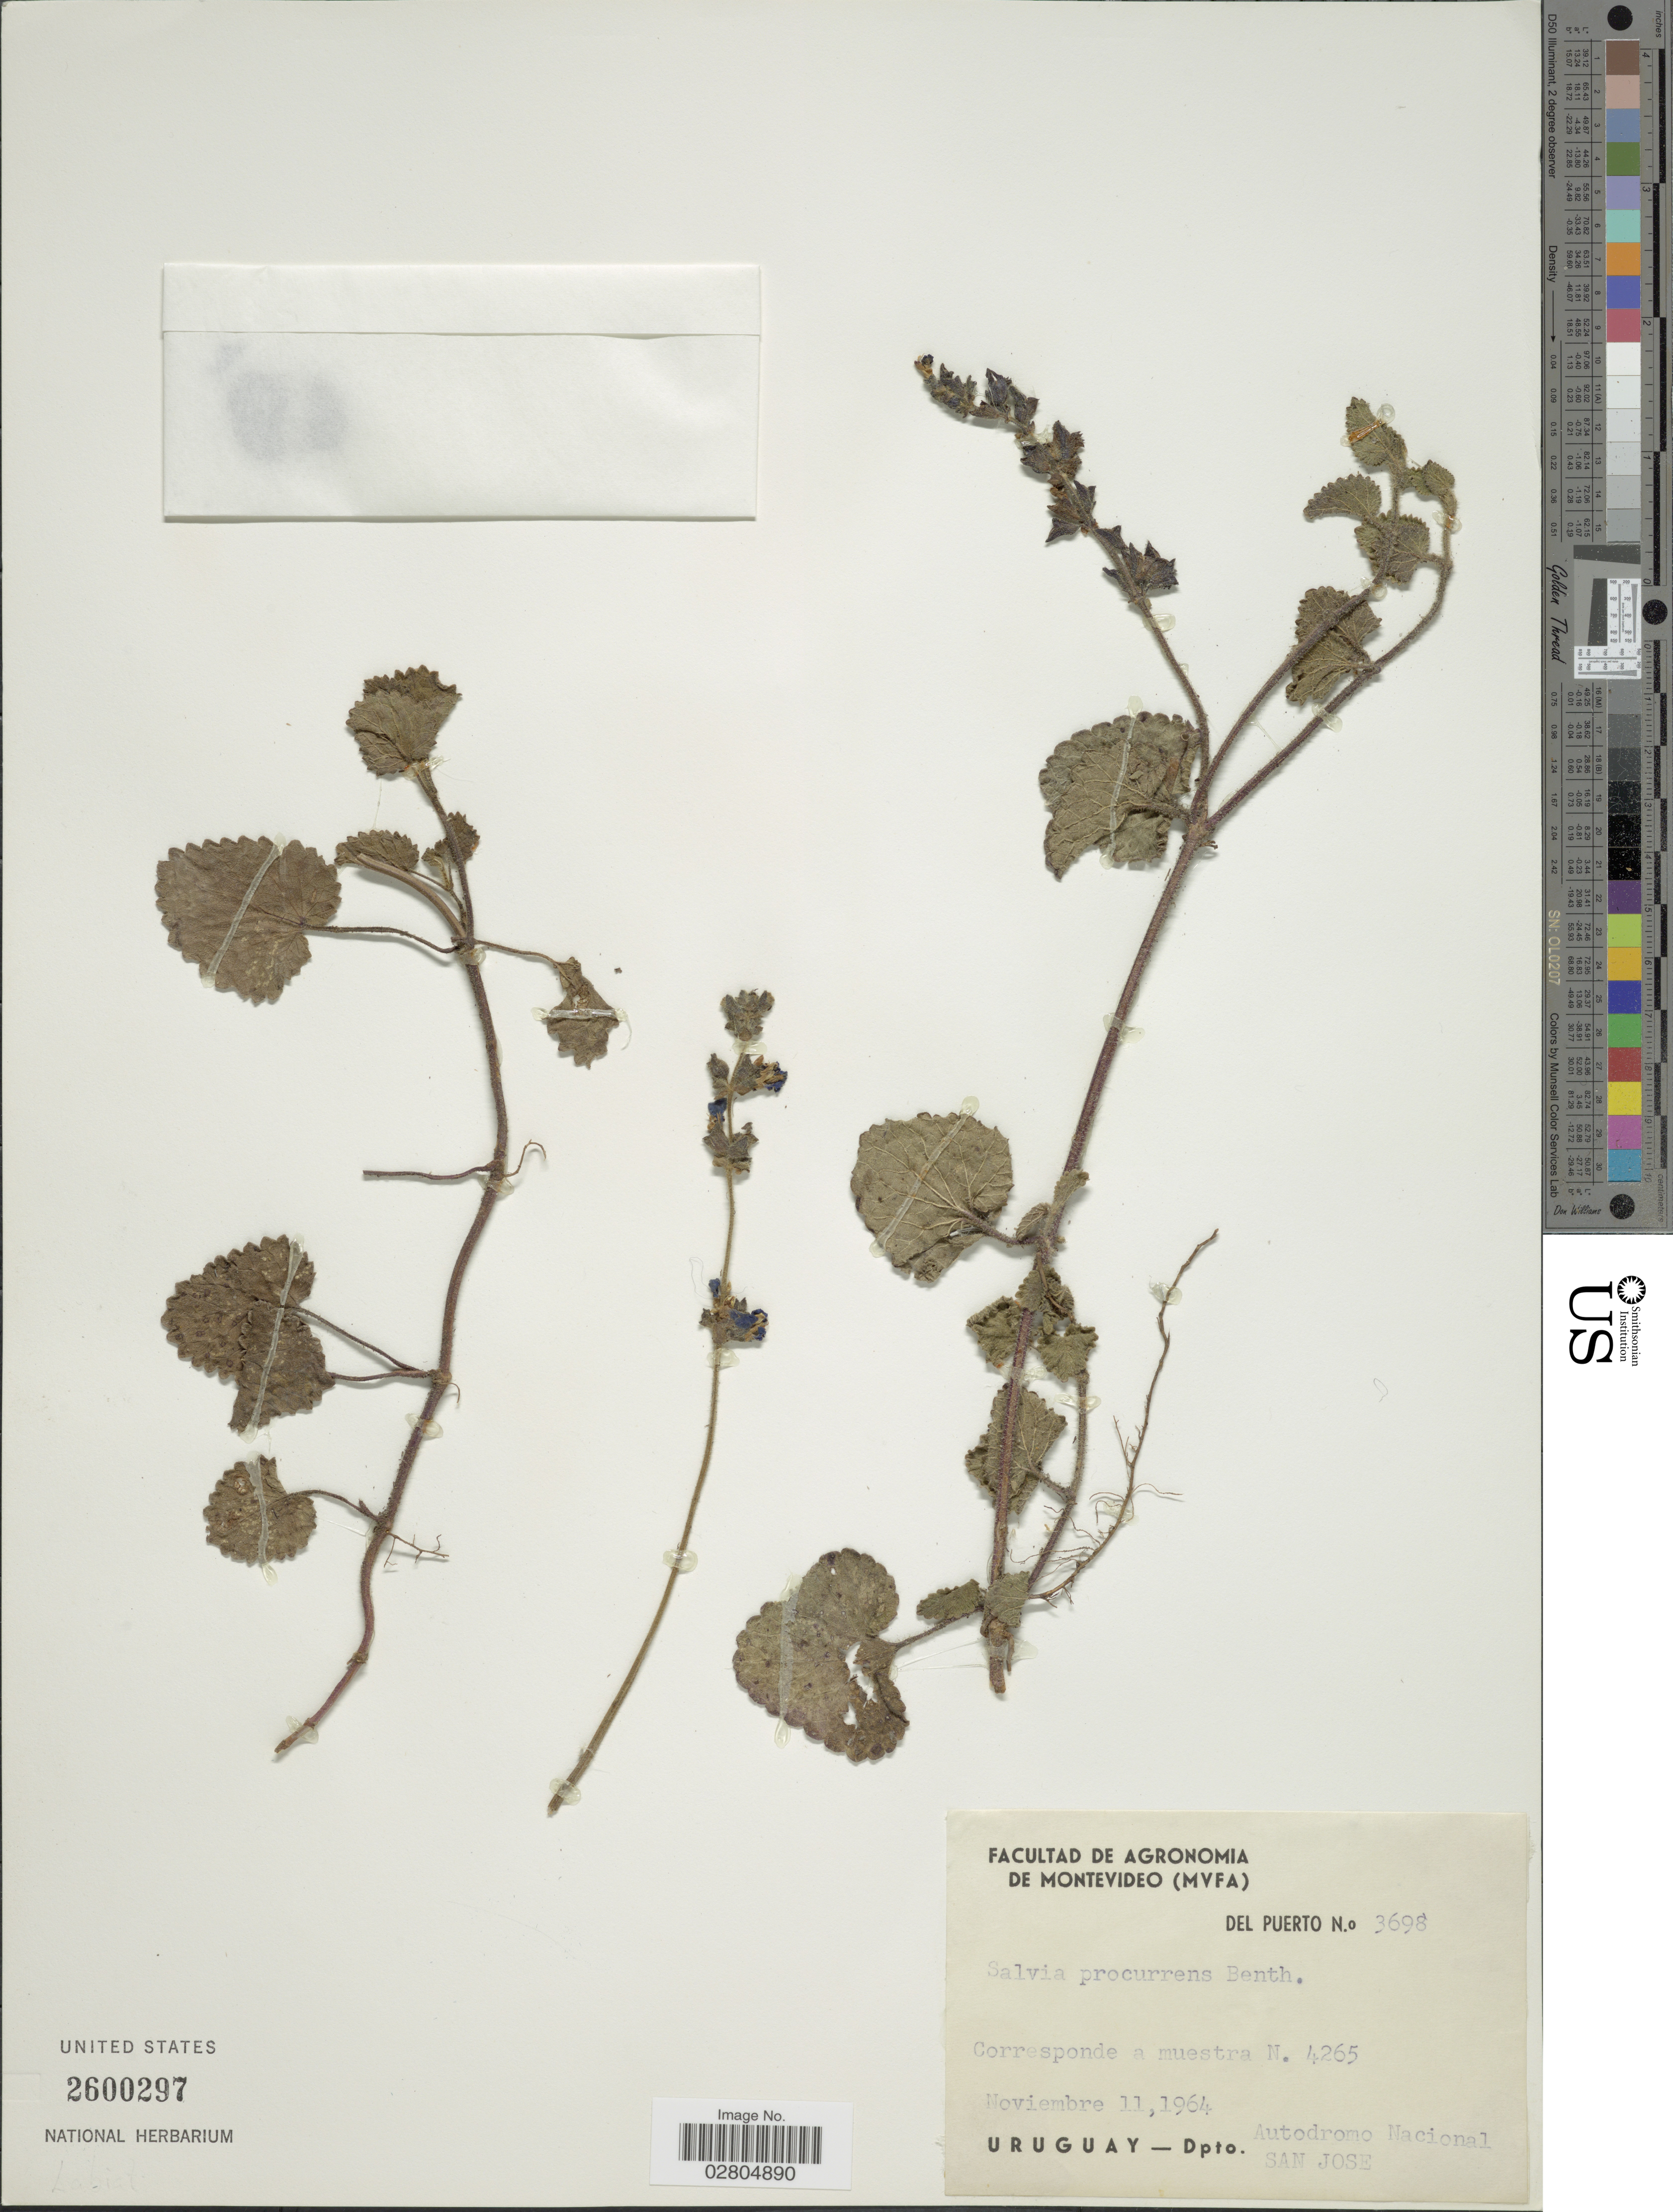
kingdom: Plantae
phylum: Tracheophyta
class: Magnoliopsida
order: Lamiales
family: Lamiaceae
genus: Salvia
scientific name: Salvia procurrens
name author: Benth.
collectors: Del Puerto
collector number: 3698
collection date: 1964-11-11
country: Uruguay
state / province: San Jose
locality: Dpto. Autodromo Nacional San Jose.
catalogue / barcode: US 2600297